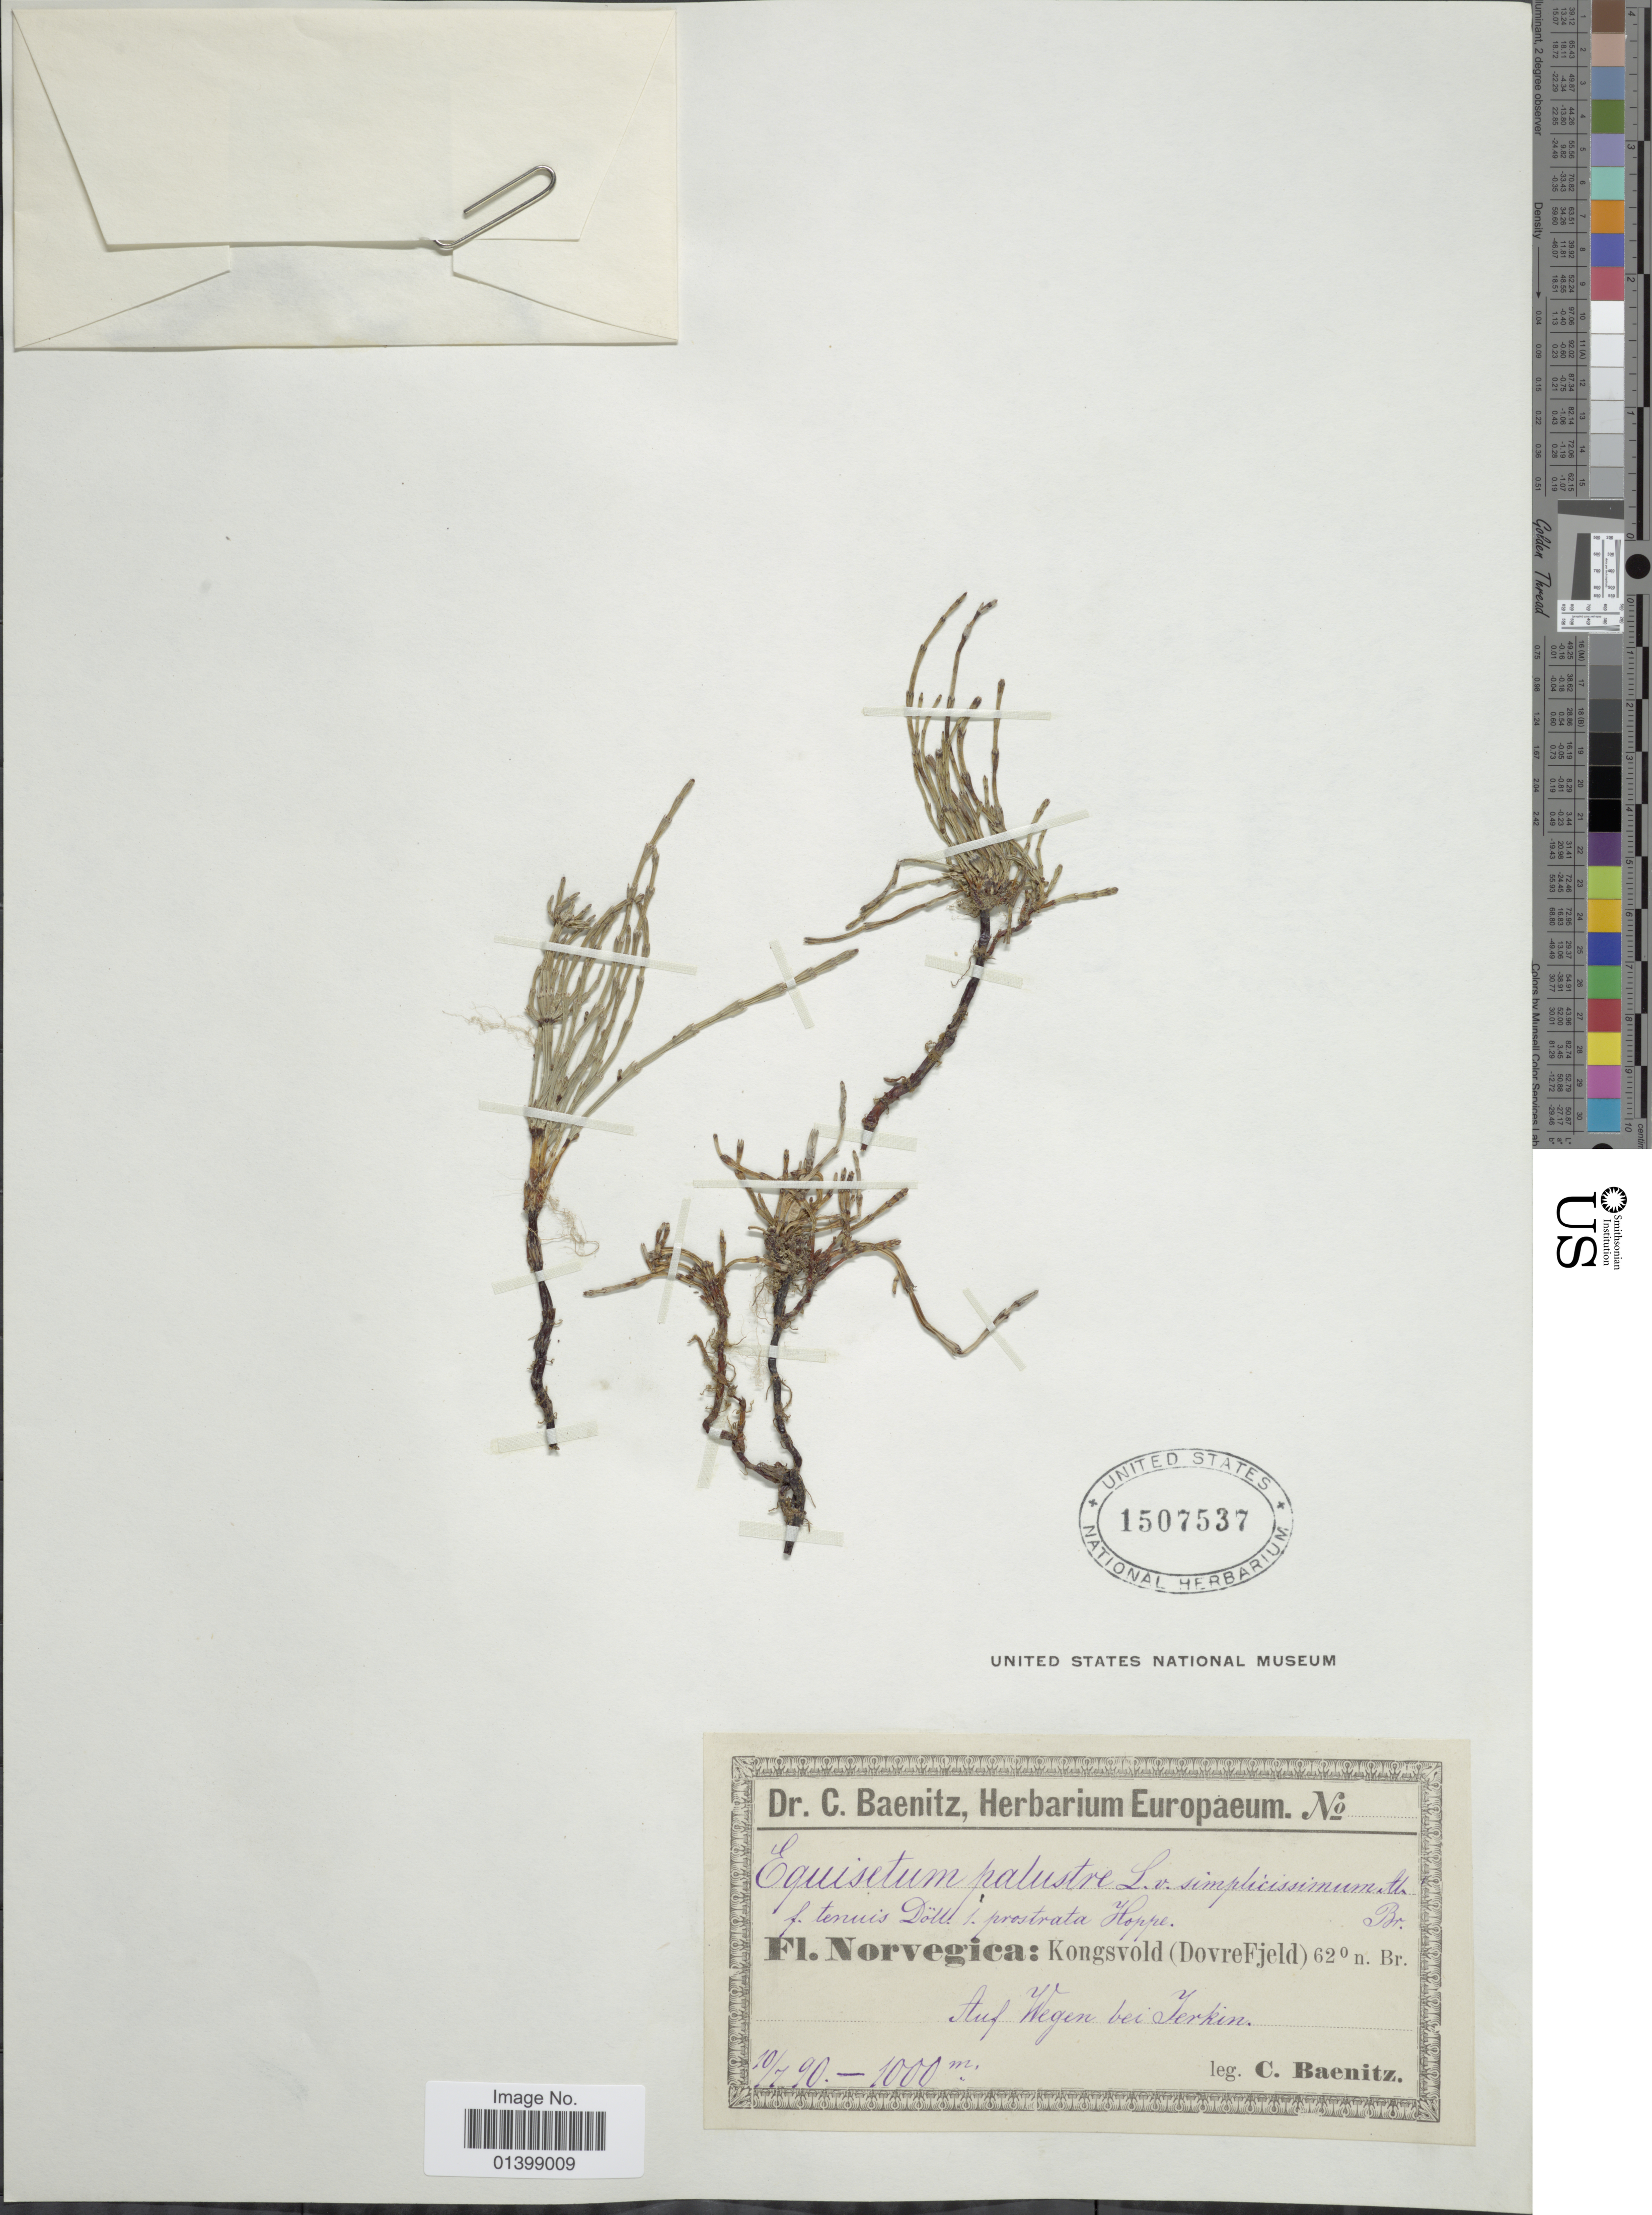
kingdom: Plantae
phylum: Tracheophyta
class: Polypodiopsida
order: Equisetales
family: Equisetaceae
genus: Equisetum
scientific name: Equisetum palustre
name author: L.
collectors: C. G. Baenitz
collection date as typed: Transcribed d/m/y: 10/7/90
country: Norway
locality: Norvegica: Kongsvold (Dovre Fjeld) Auf Wegen bei Jerkin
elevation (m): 1000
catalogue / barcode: US 1507537